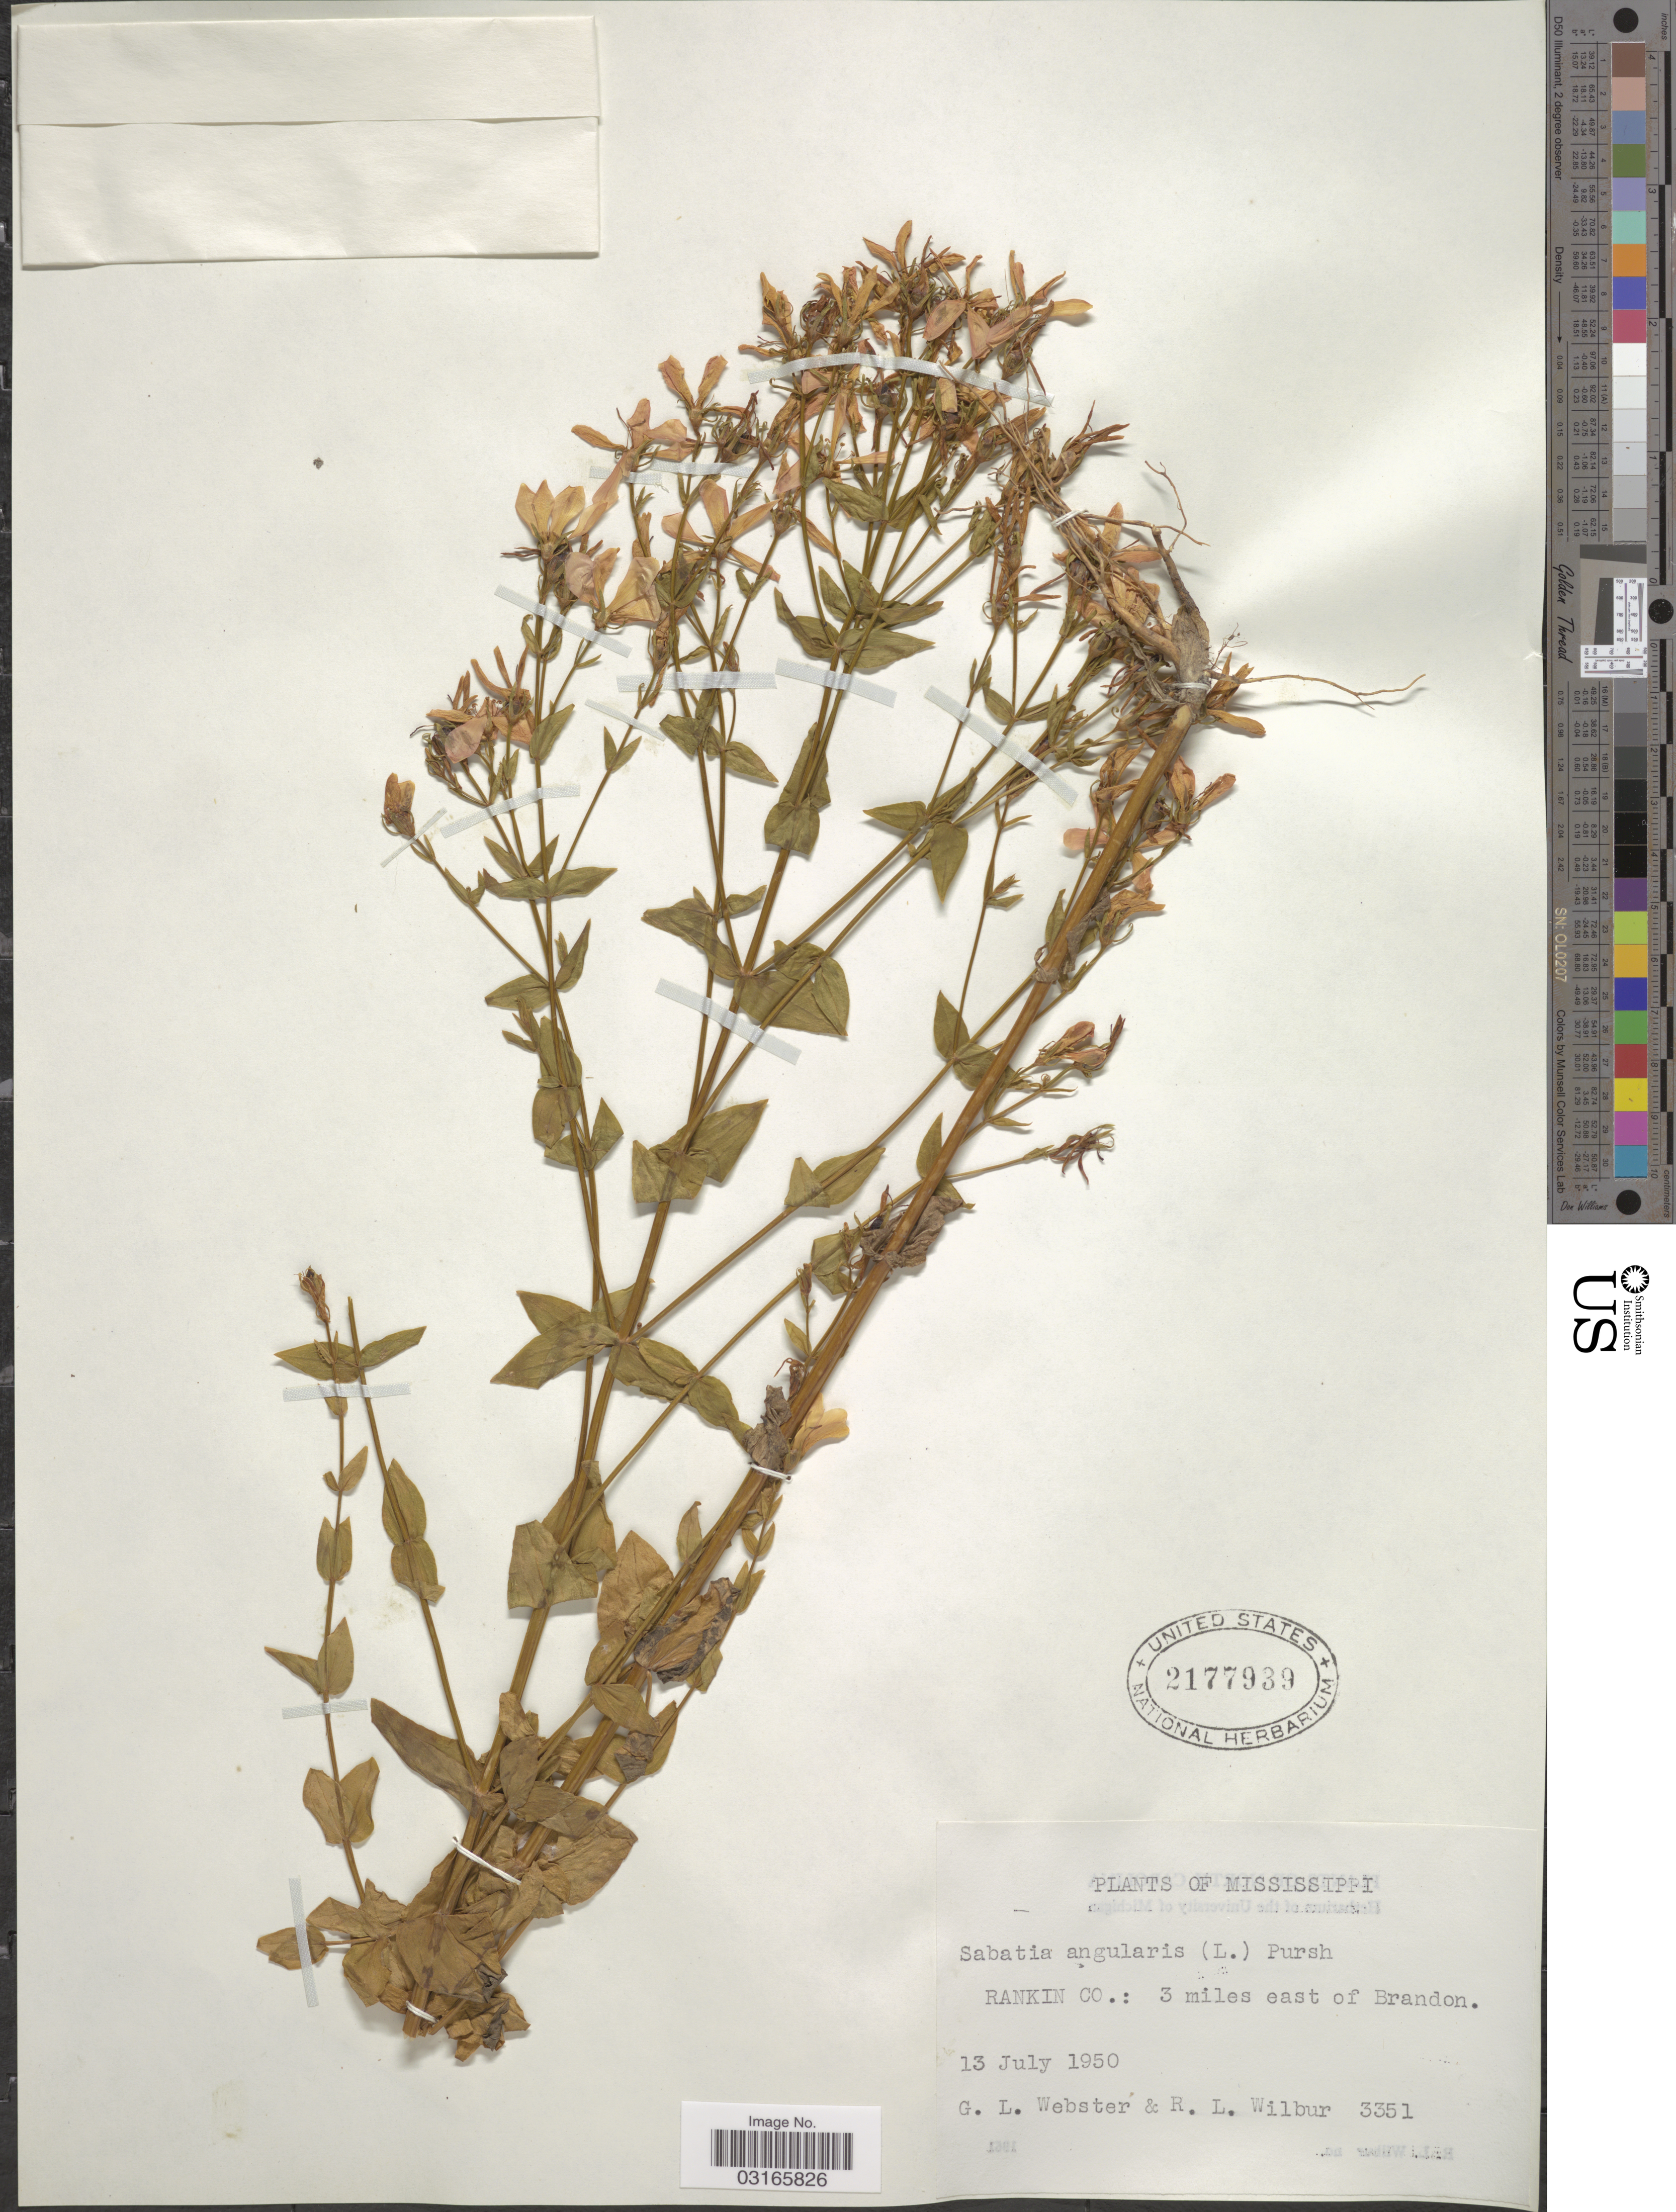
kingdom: Plantae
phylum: Tracheophyta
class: Magnoliopsida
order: Gentianales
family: Gentianaceae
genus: Sabatia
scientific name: Sabatia angularis (L.) Pursh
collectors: G. L. Webster & R. L. Wilbur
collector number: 3351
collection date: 1950-07-13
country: United States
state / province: Mississippi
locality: Rankin Co.: 3 miles east of Brandon.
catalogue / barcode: US 2177939